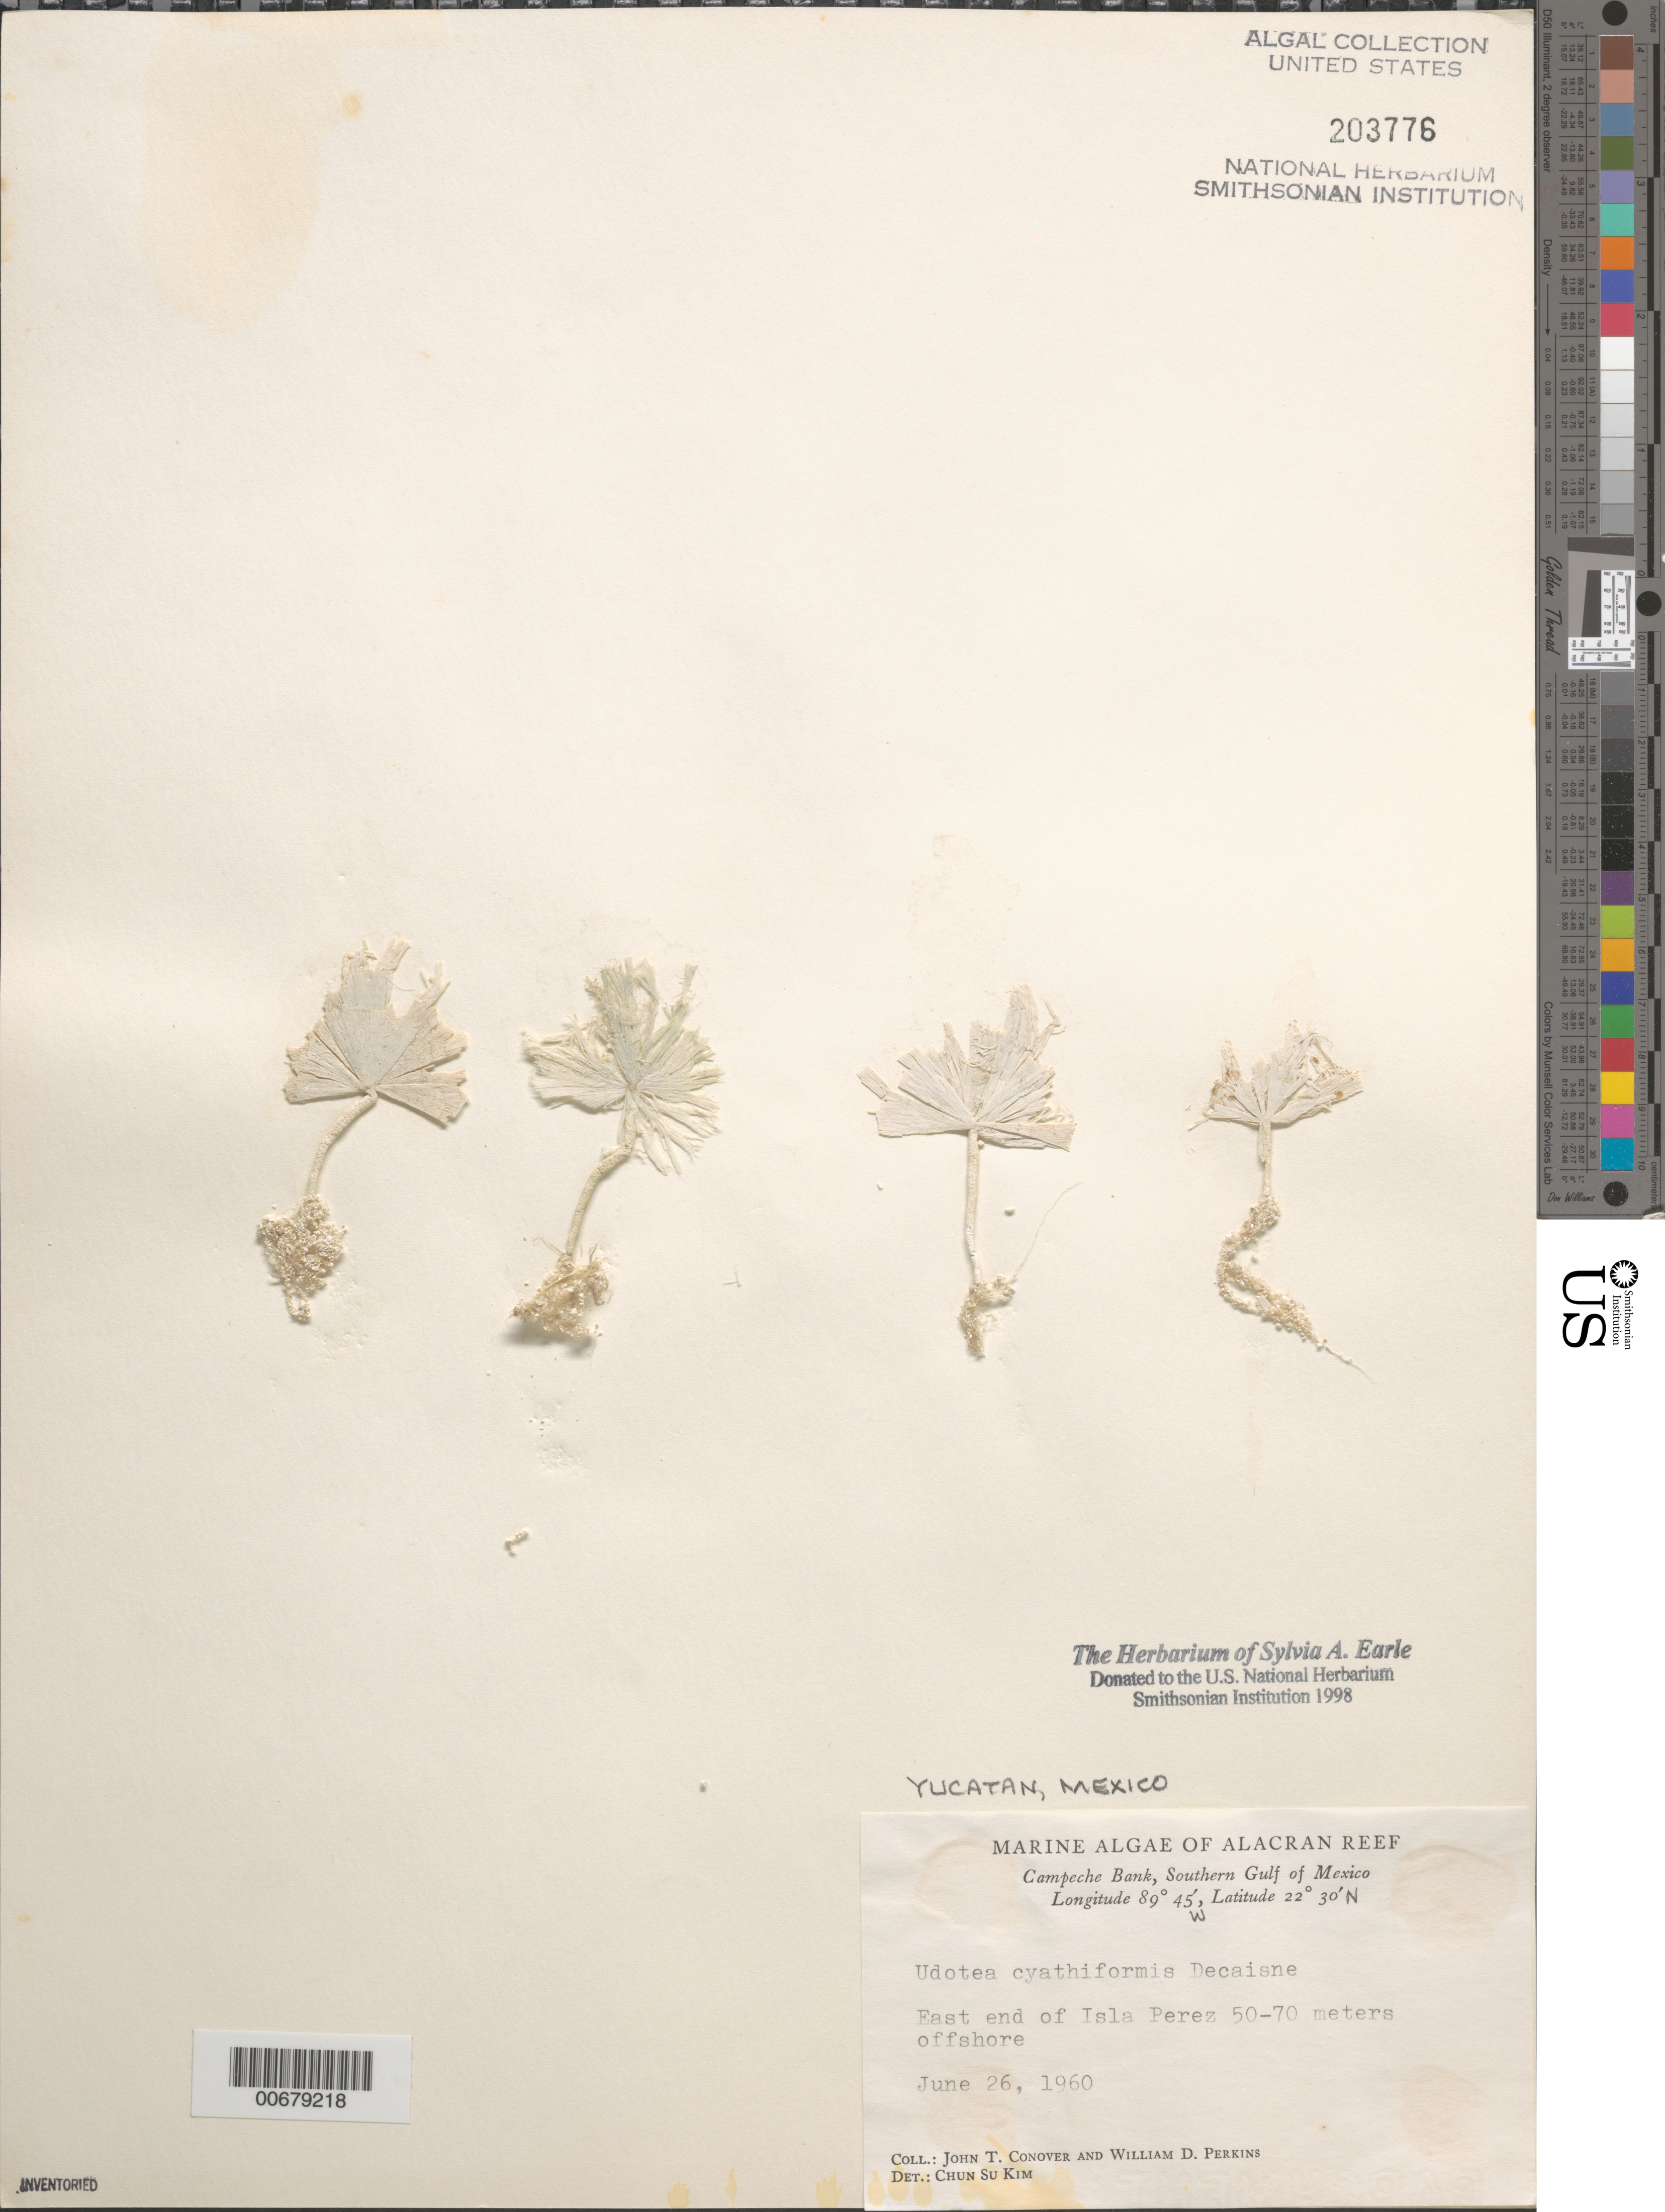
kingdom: Plantae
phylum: Chlorophyta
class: Ulvophyceae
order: Bryopsidales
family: Udoteaceae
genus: Udotea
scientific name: Udotea cyathiformis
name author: Decne.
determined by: Kim, Chun Su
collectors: J. T. Conover & W. D. Perkins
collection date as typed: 26 Jun 1960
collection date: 1960-06-26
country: Mexico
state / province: Yucatan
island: Isla Perez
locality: Alacran Reef, Campeche Bank, southern Gulf of Mexico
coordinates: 22 30' N, 89 45' W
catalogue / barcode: US 203776